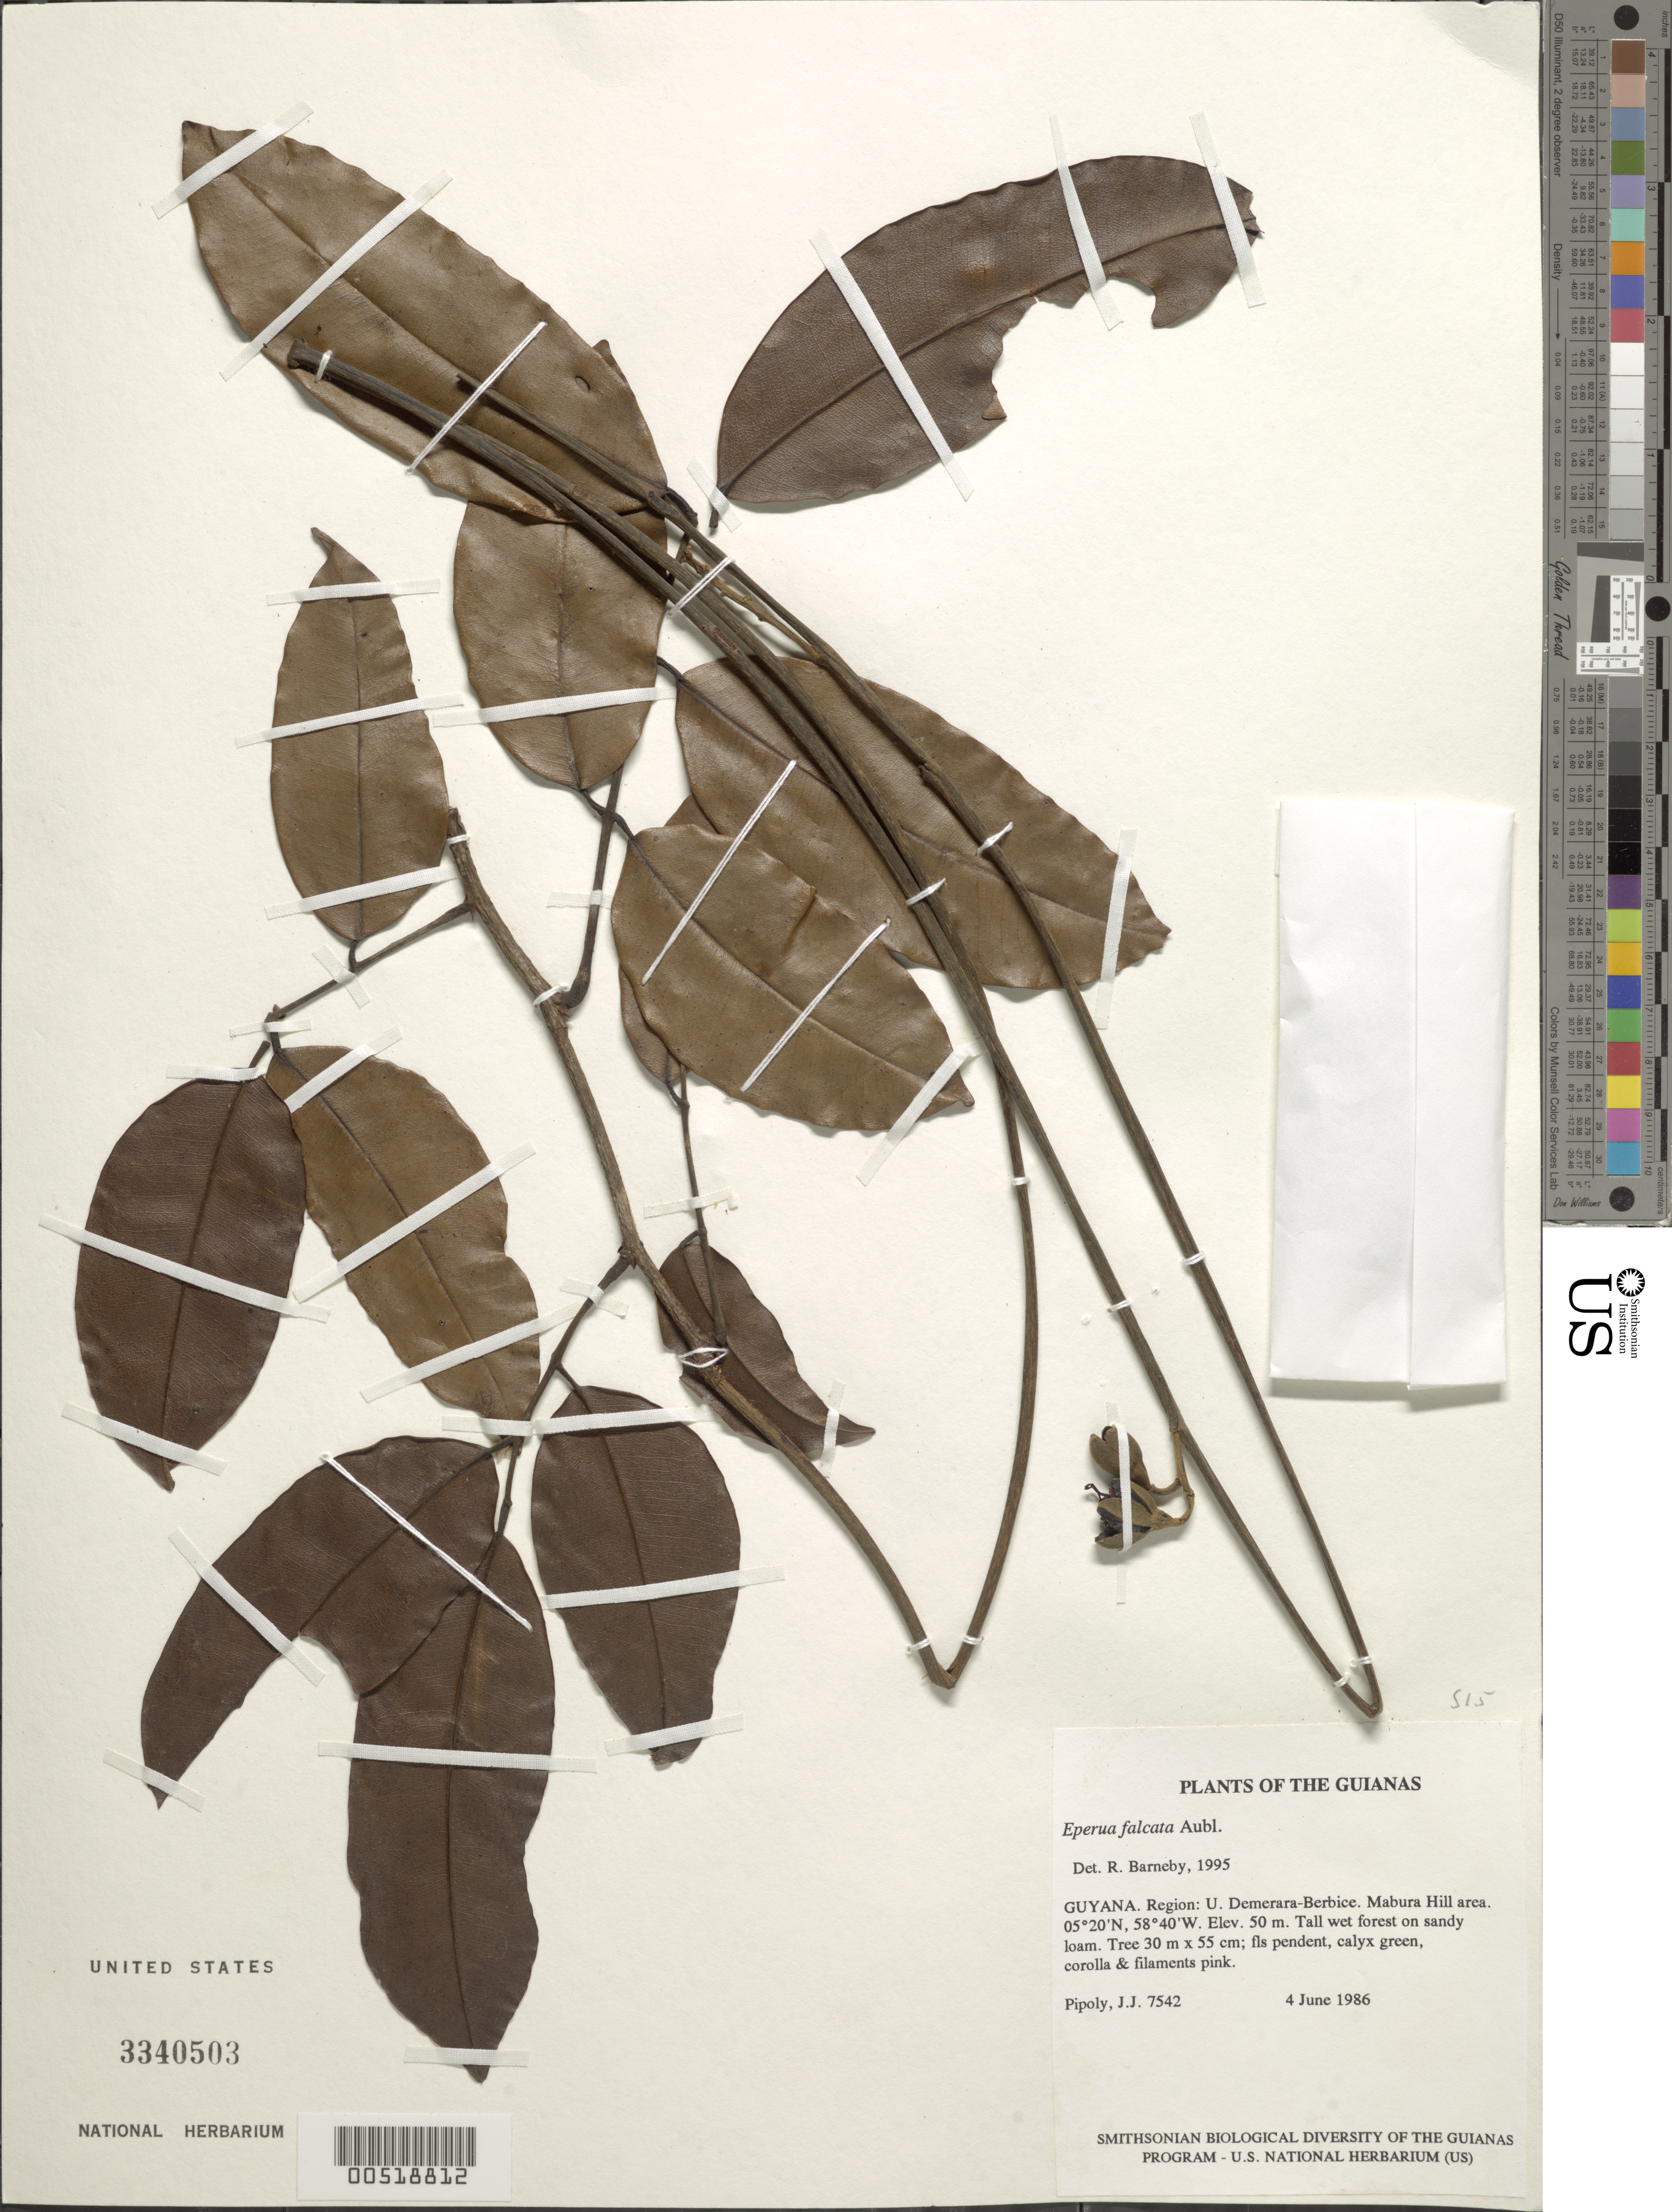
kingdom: Plantae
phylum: Tracheophyta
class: Magnoliopsida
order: Fabales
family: Fabaceae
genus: Eperua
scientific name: Eperua falcata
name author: Aubl.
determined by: Barneby, Rupert C., (NY)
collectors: J. J. Pipoly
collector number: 7542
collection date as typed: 4 June 1986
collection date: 1986-06-04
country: Guyana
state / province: U. Demerara-Berbice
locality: Mabura Hill area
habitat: Tall wet forest on sandy loam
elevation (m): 50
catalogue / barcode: US 3340503